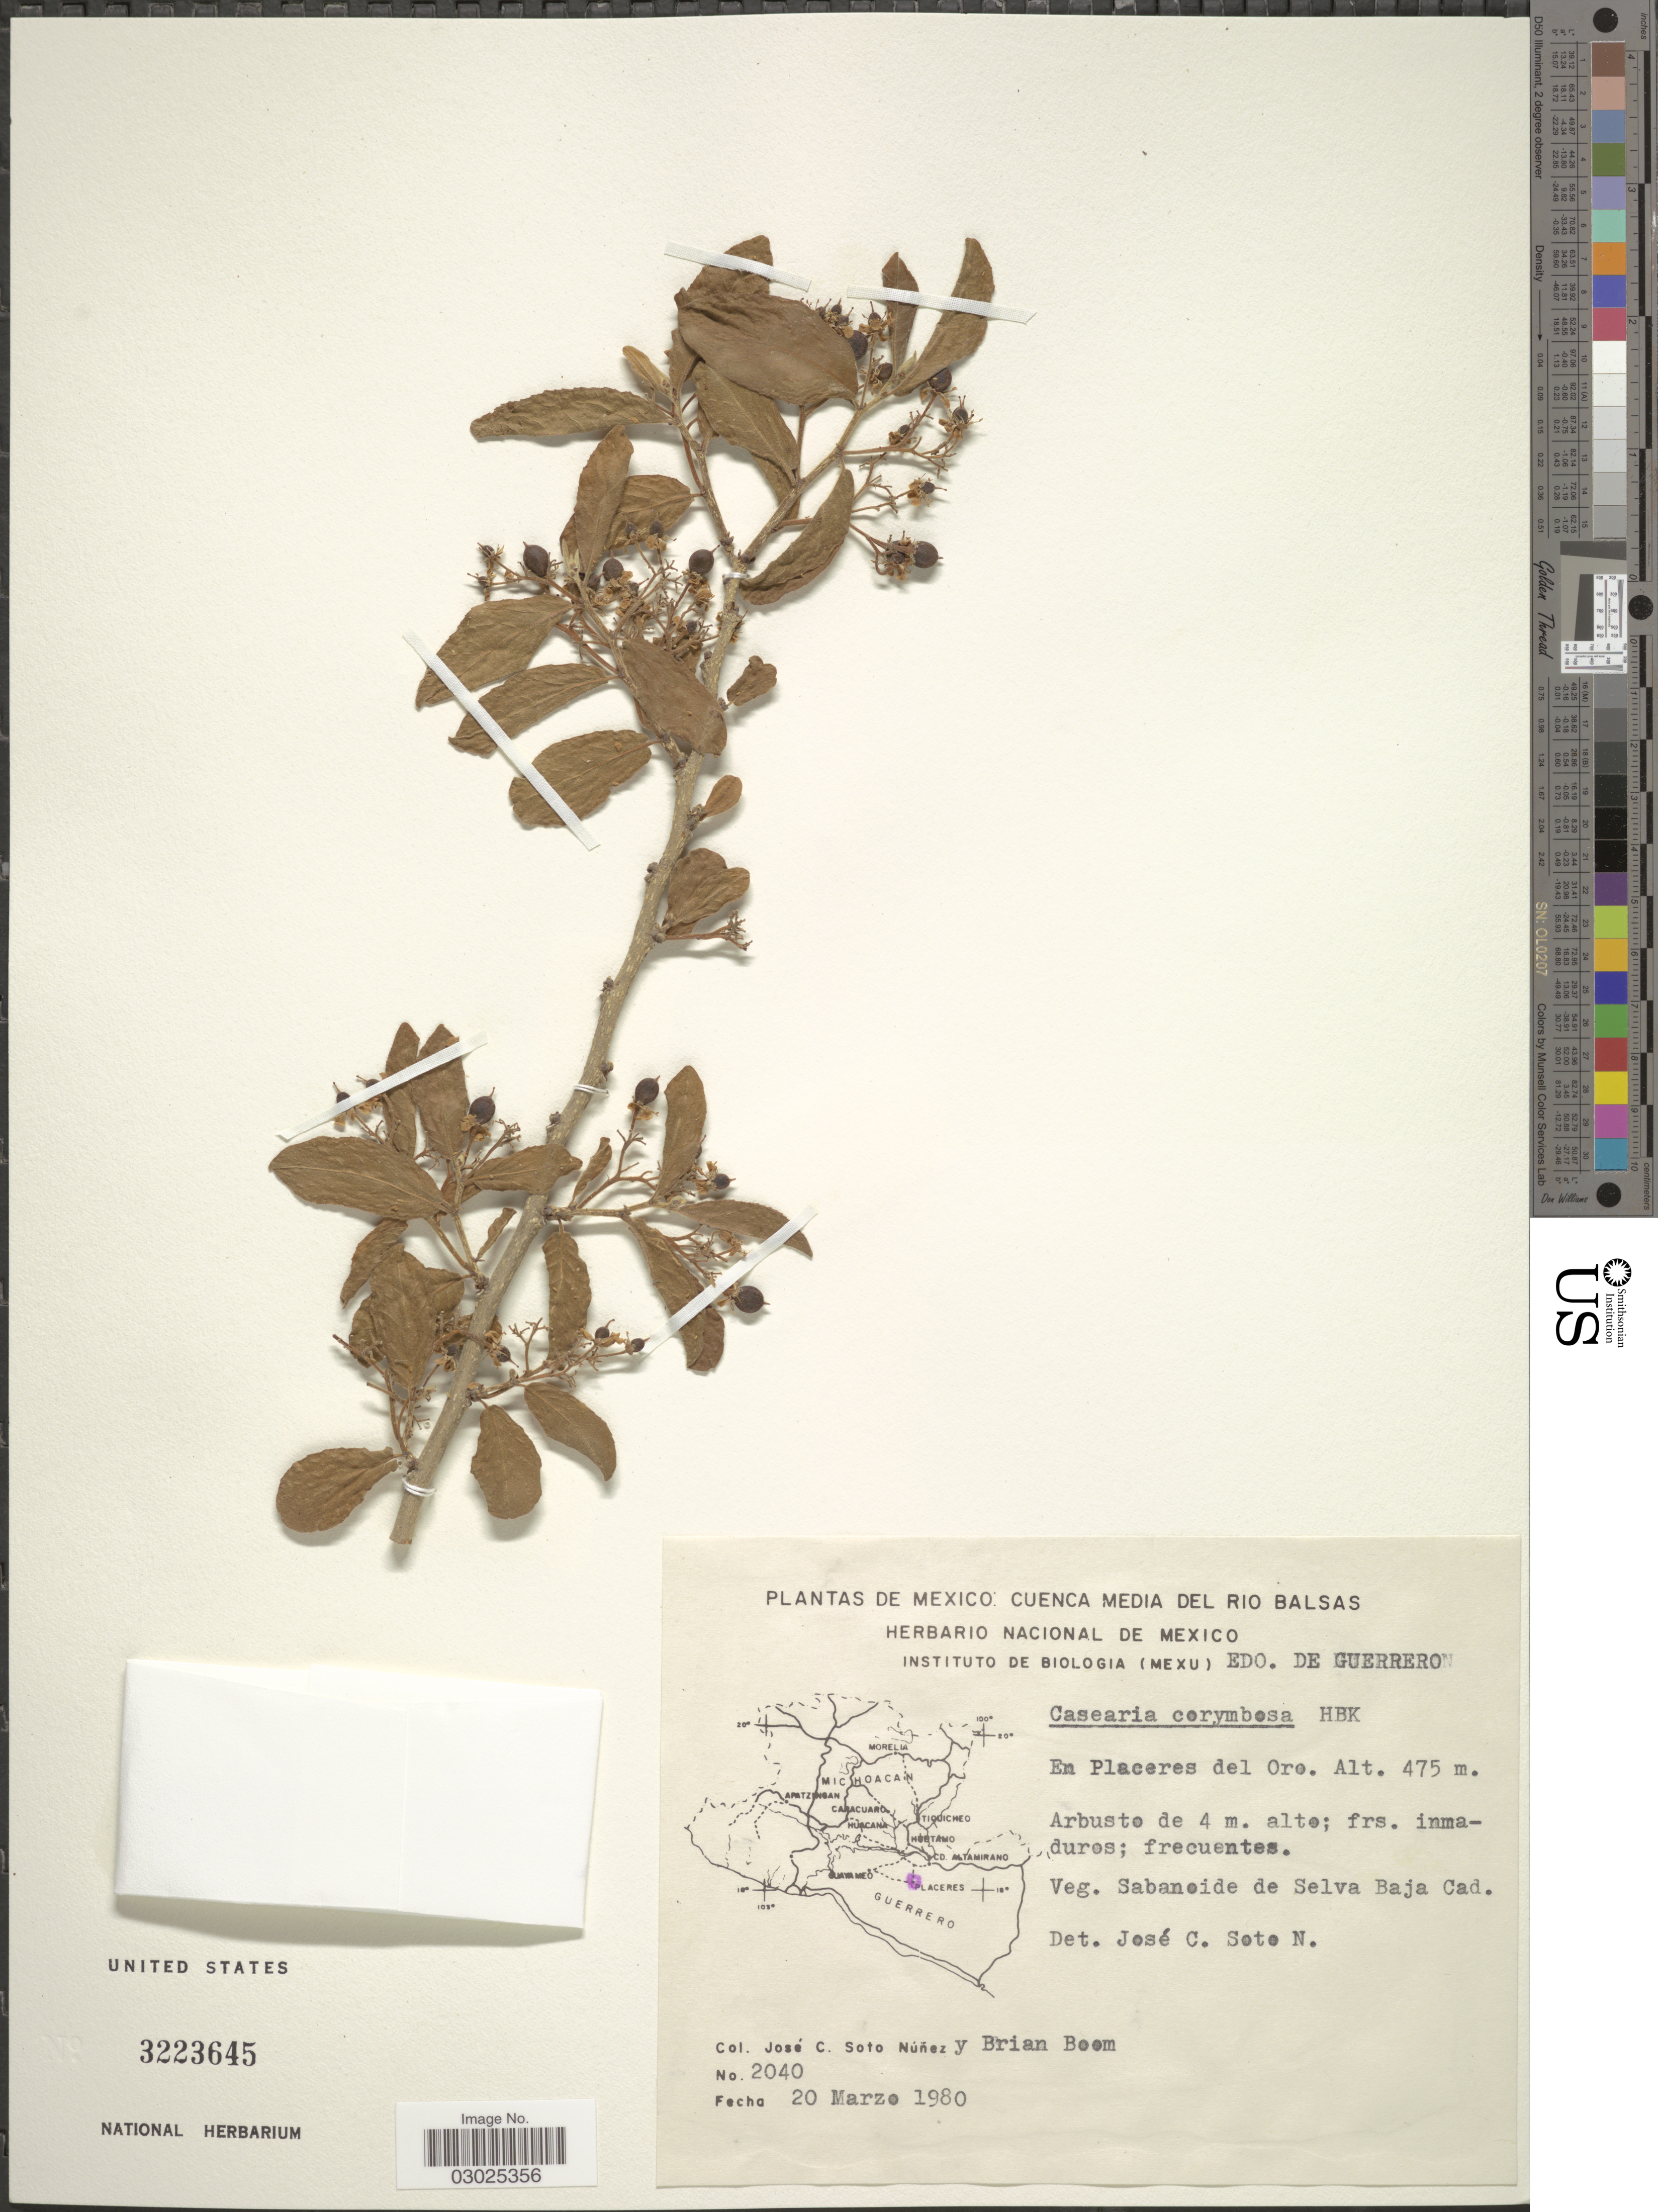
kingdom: Plantae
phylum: Tracheophyta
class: Magnoliopsida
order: Malpighiales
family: Salicaceae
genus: Casearia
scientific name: Casearia corymbosa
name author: Kunth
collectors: J. Soto & B. M. Boom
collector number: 2040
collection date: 1980-03-20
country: Mexico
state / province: Guerrero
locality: Cuenca media del Rio Balsas. En Placeres del Oro.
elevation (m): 475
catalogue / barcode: US 3223645